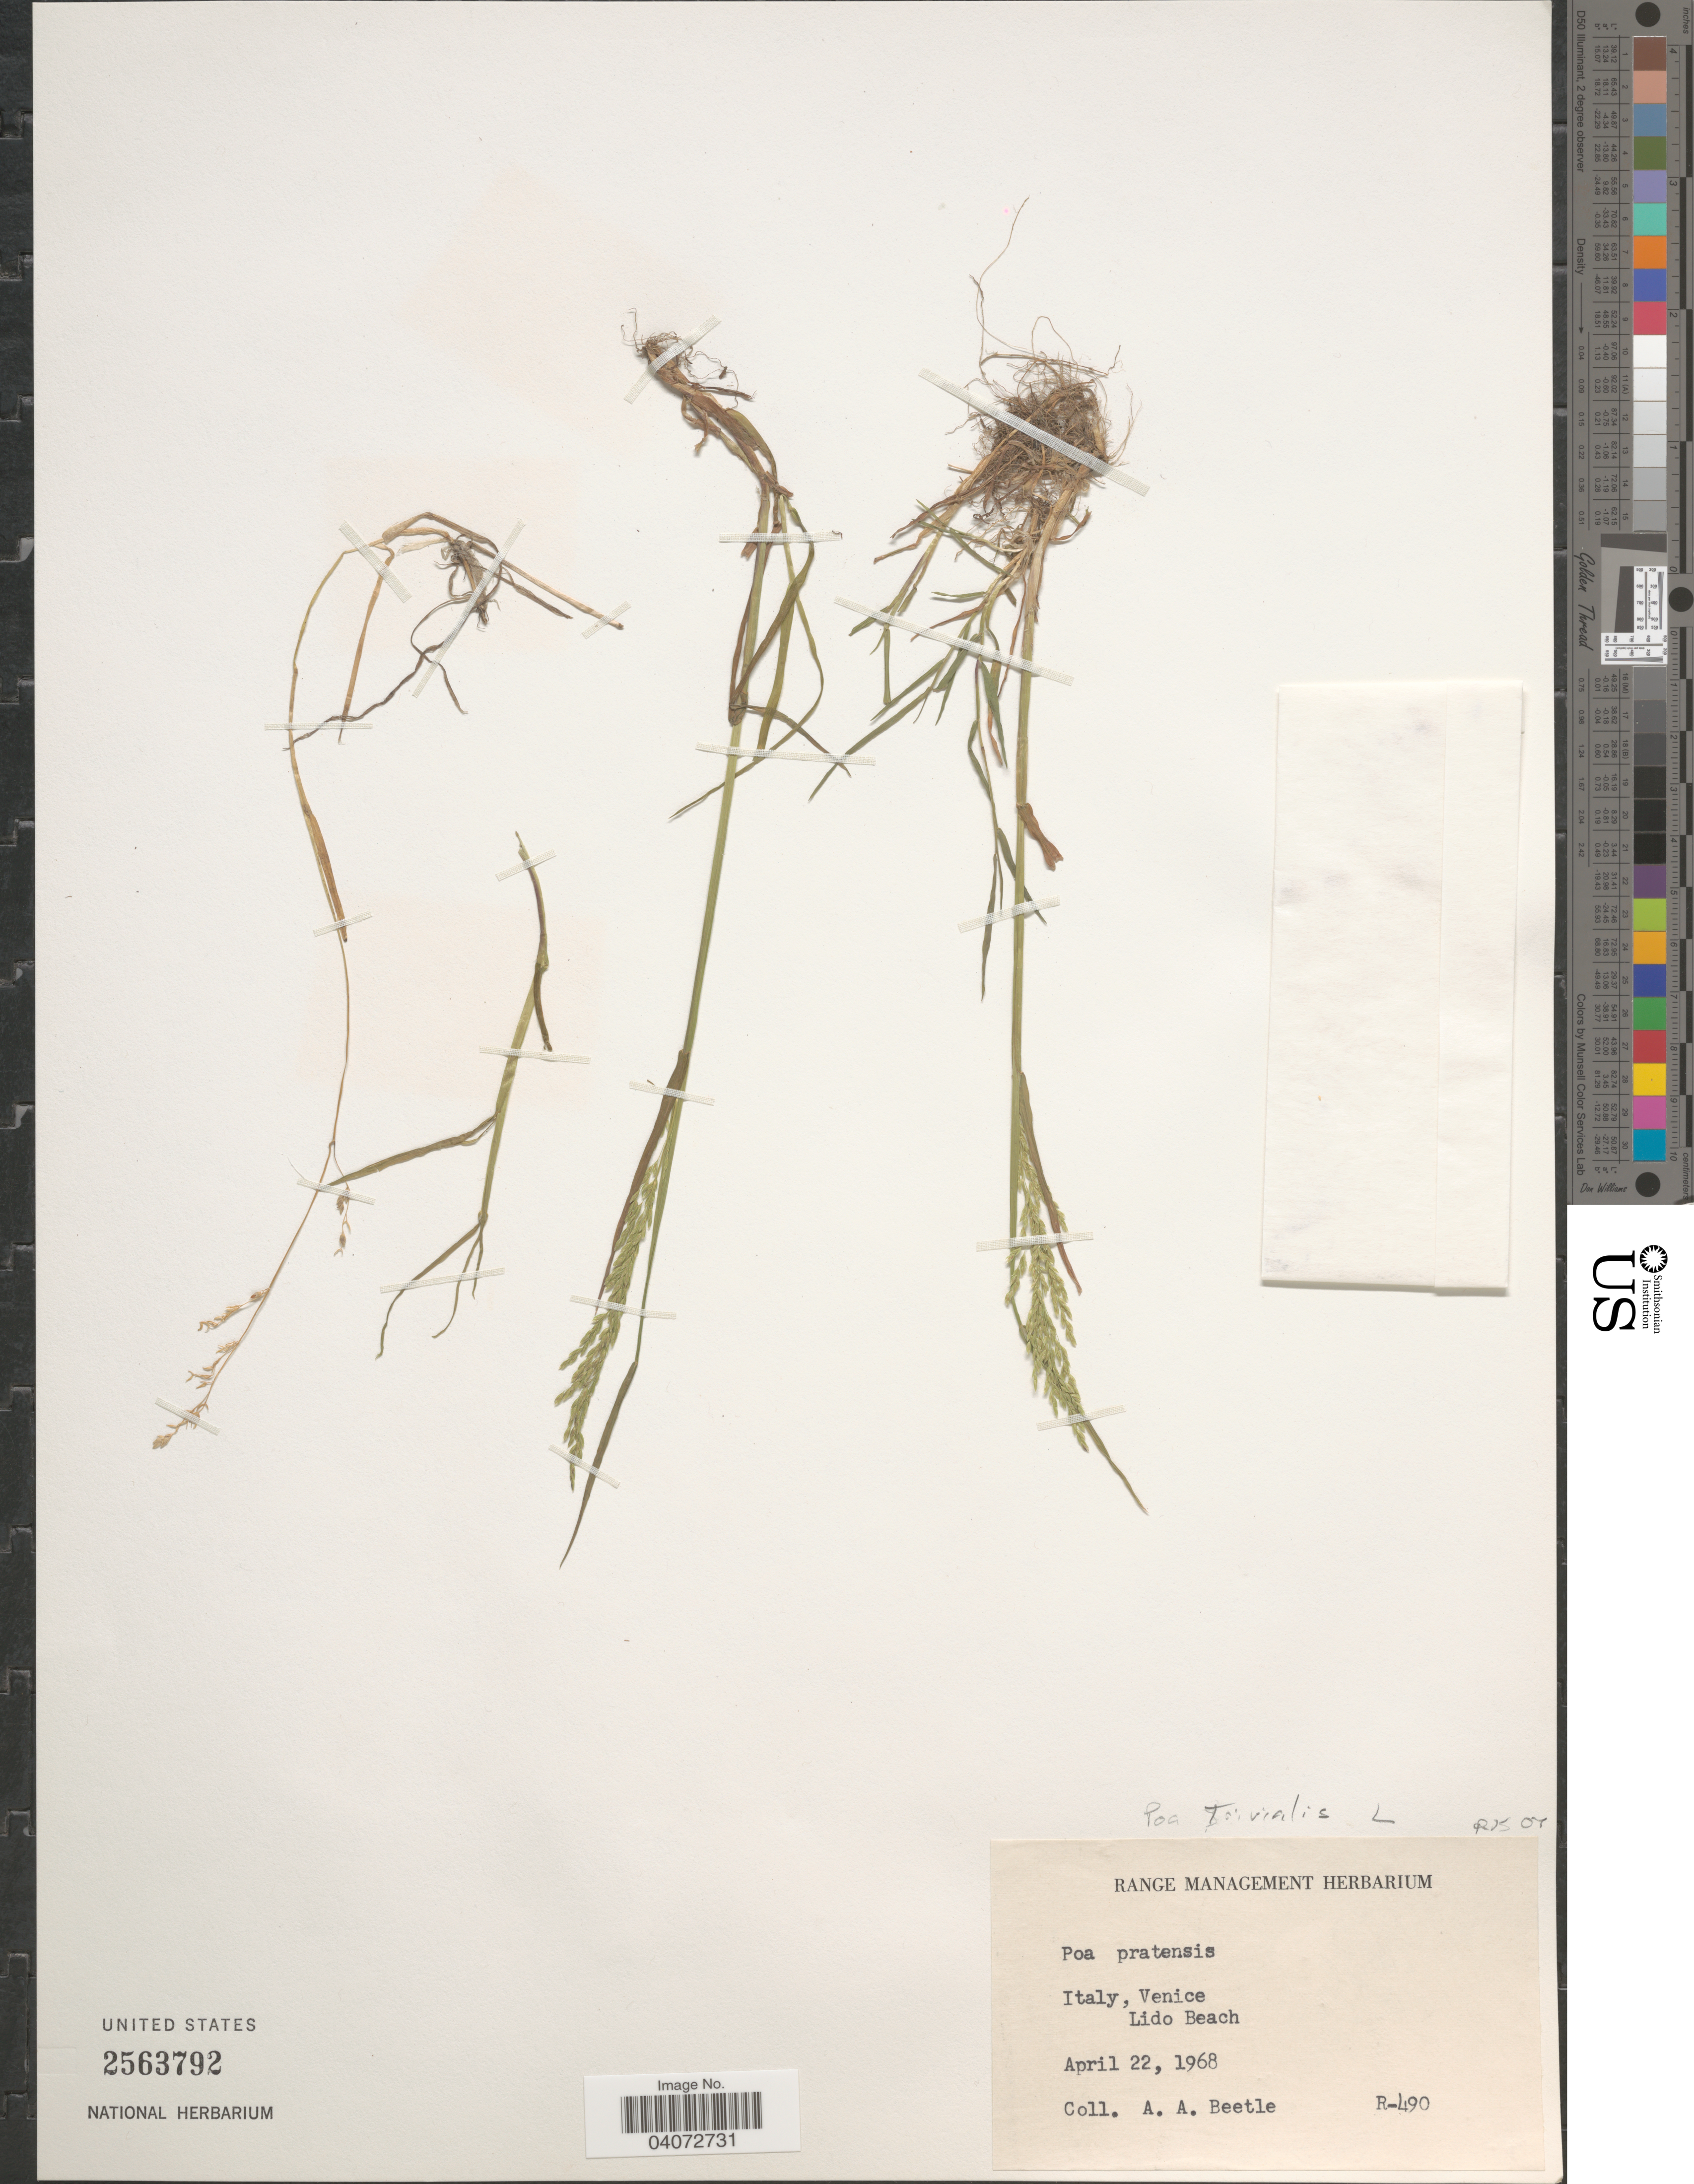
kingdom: Plantae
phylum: Tracheophyta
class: Liliopsida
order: Poales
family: Poaceae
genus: Poa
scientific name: Poa trivialis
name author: L.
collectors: A. A. Beetle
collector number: R-490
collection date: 1968-04-22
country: Italy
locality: Venice. Lido Beach.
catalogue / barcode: US 2563792